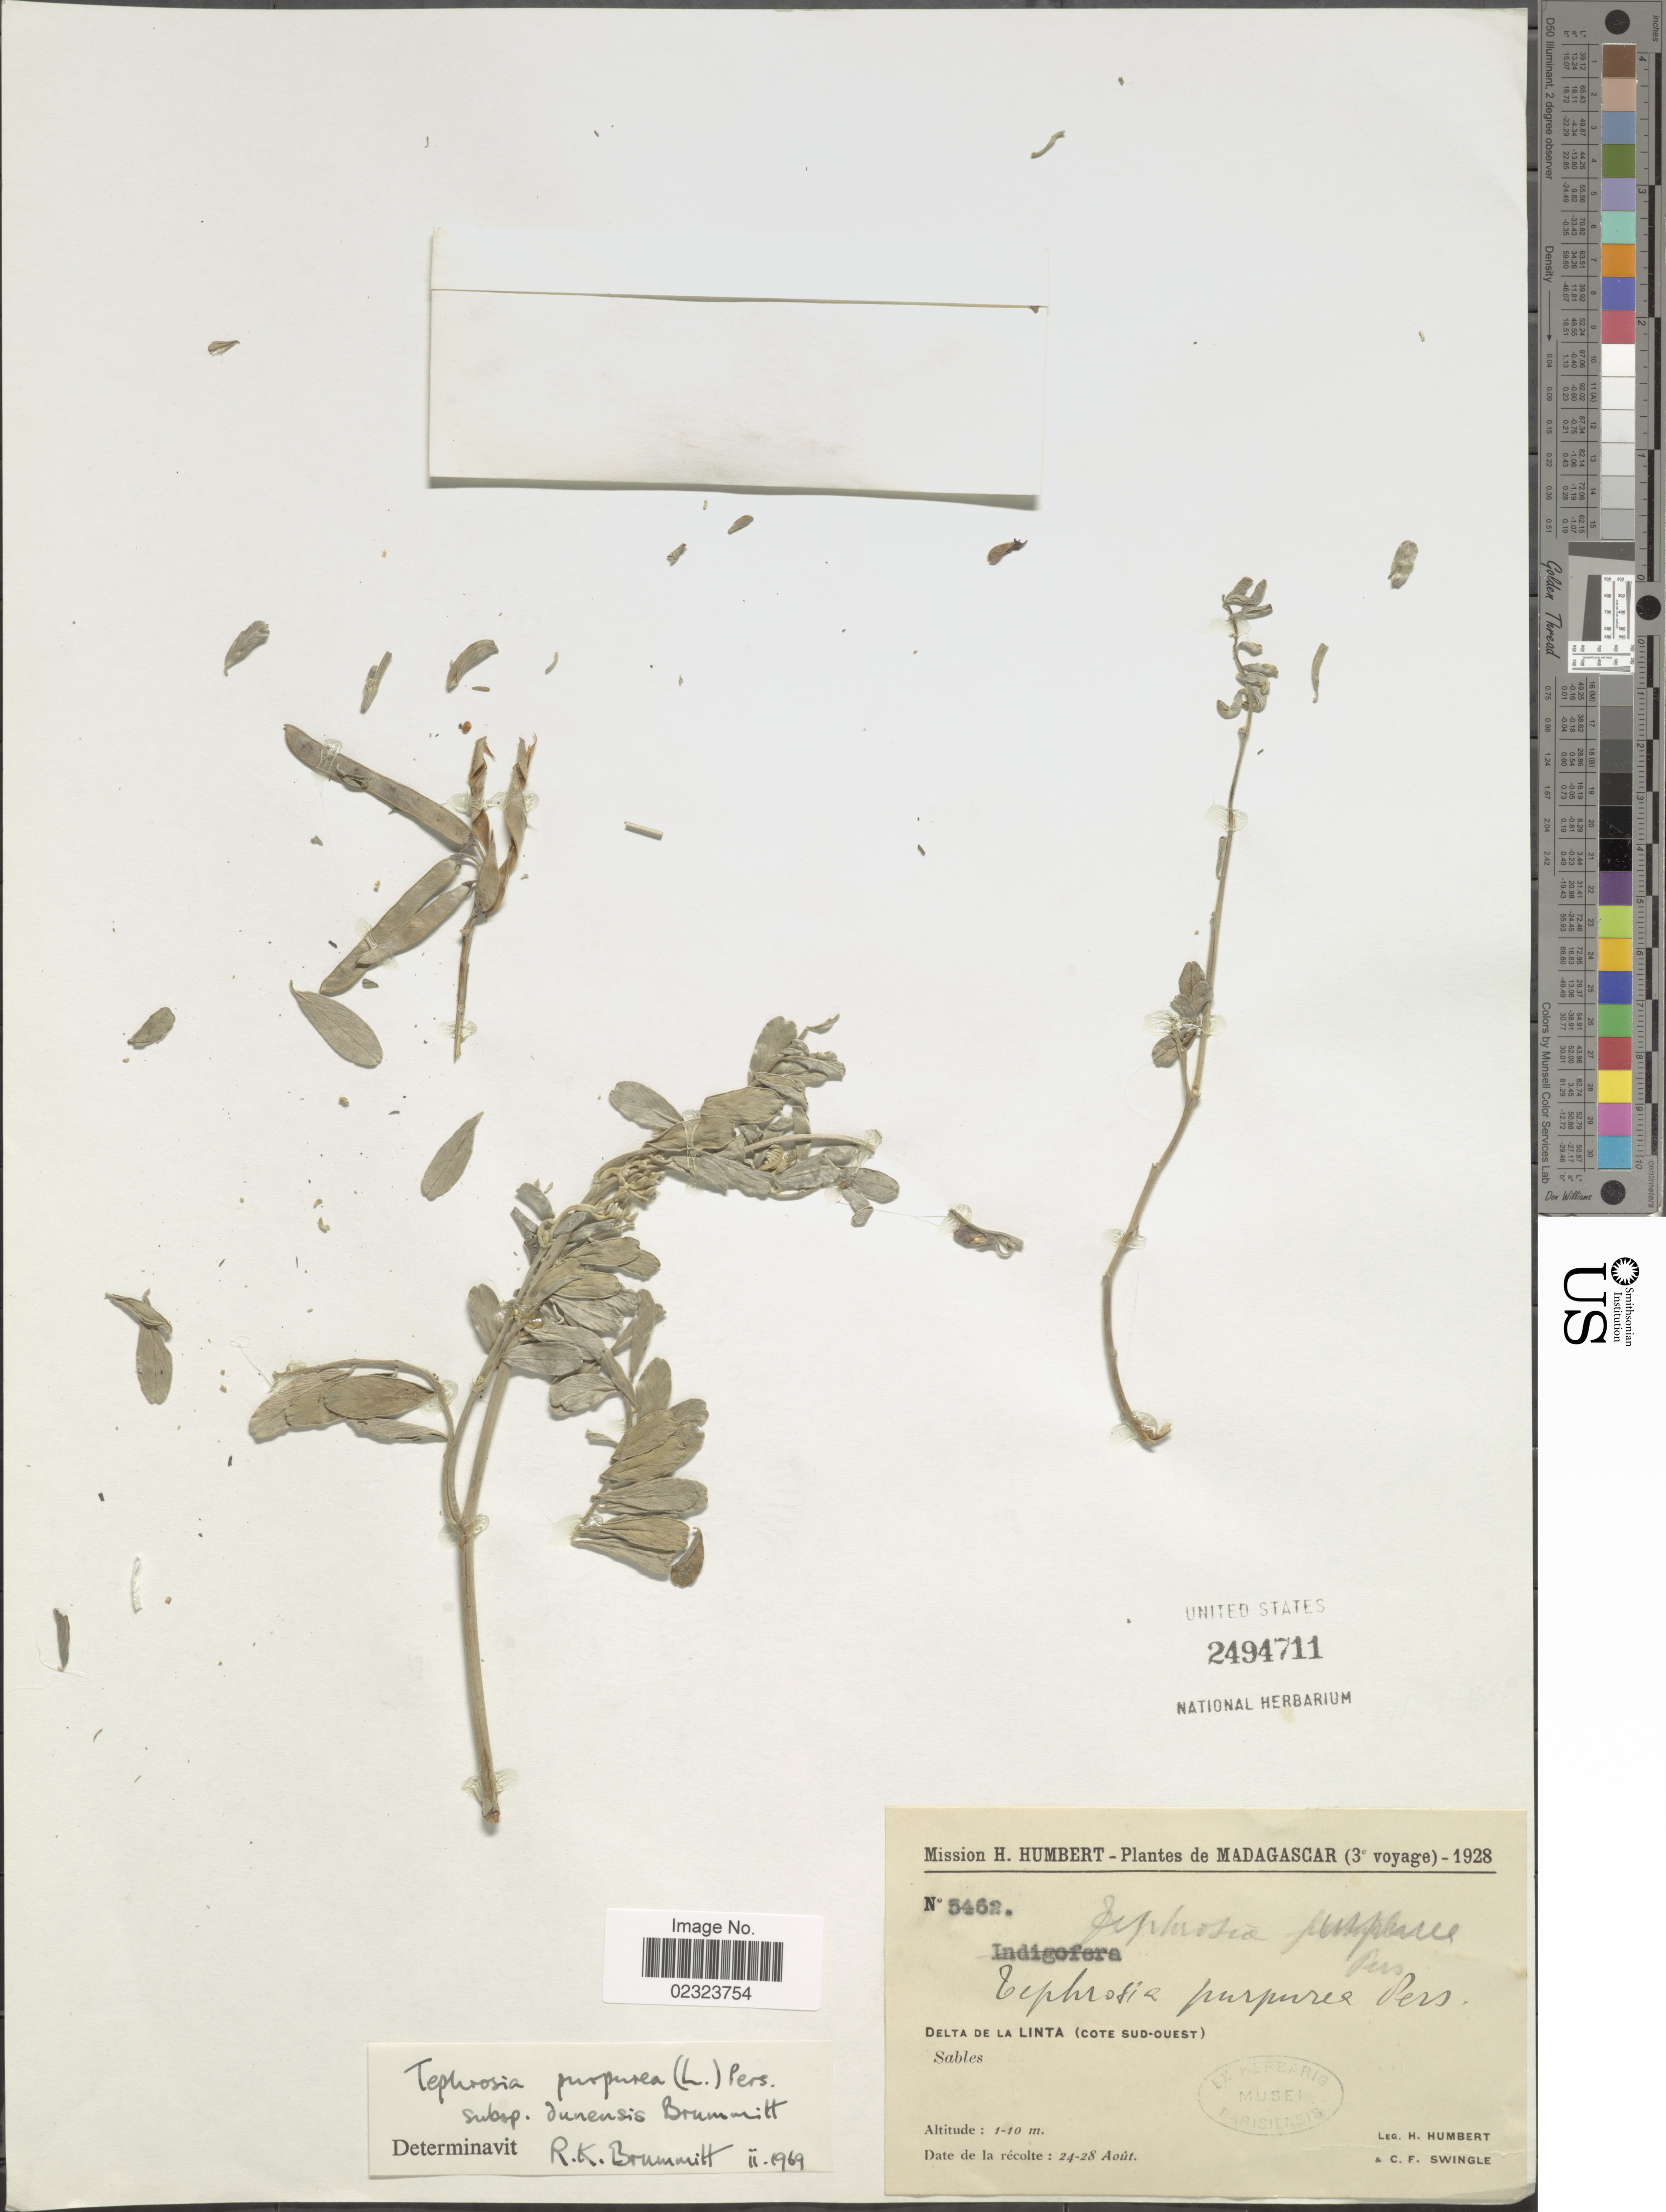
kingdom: Plantae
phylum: Tracheophyta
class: Magnoliopsida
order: Fabales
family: Fabaceae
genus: Tephrosia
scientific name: Tephrosia purpurea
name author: (L.) Pers.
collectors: H. Humbert & C. Swingle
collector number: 5462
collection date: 1928-08-24/1928-08-28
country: Madagascar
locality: Delta de la Linta (Cote Sud-Ouest).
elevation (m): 1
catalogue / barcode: US 2494711